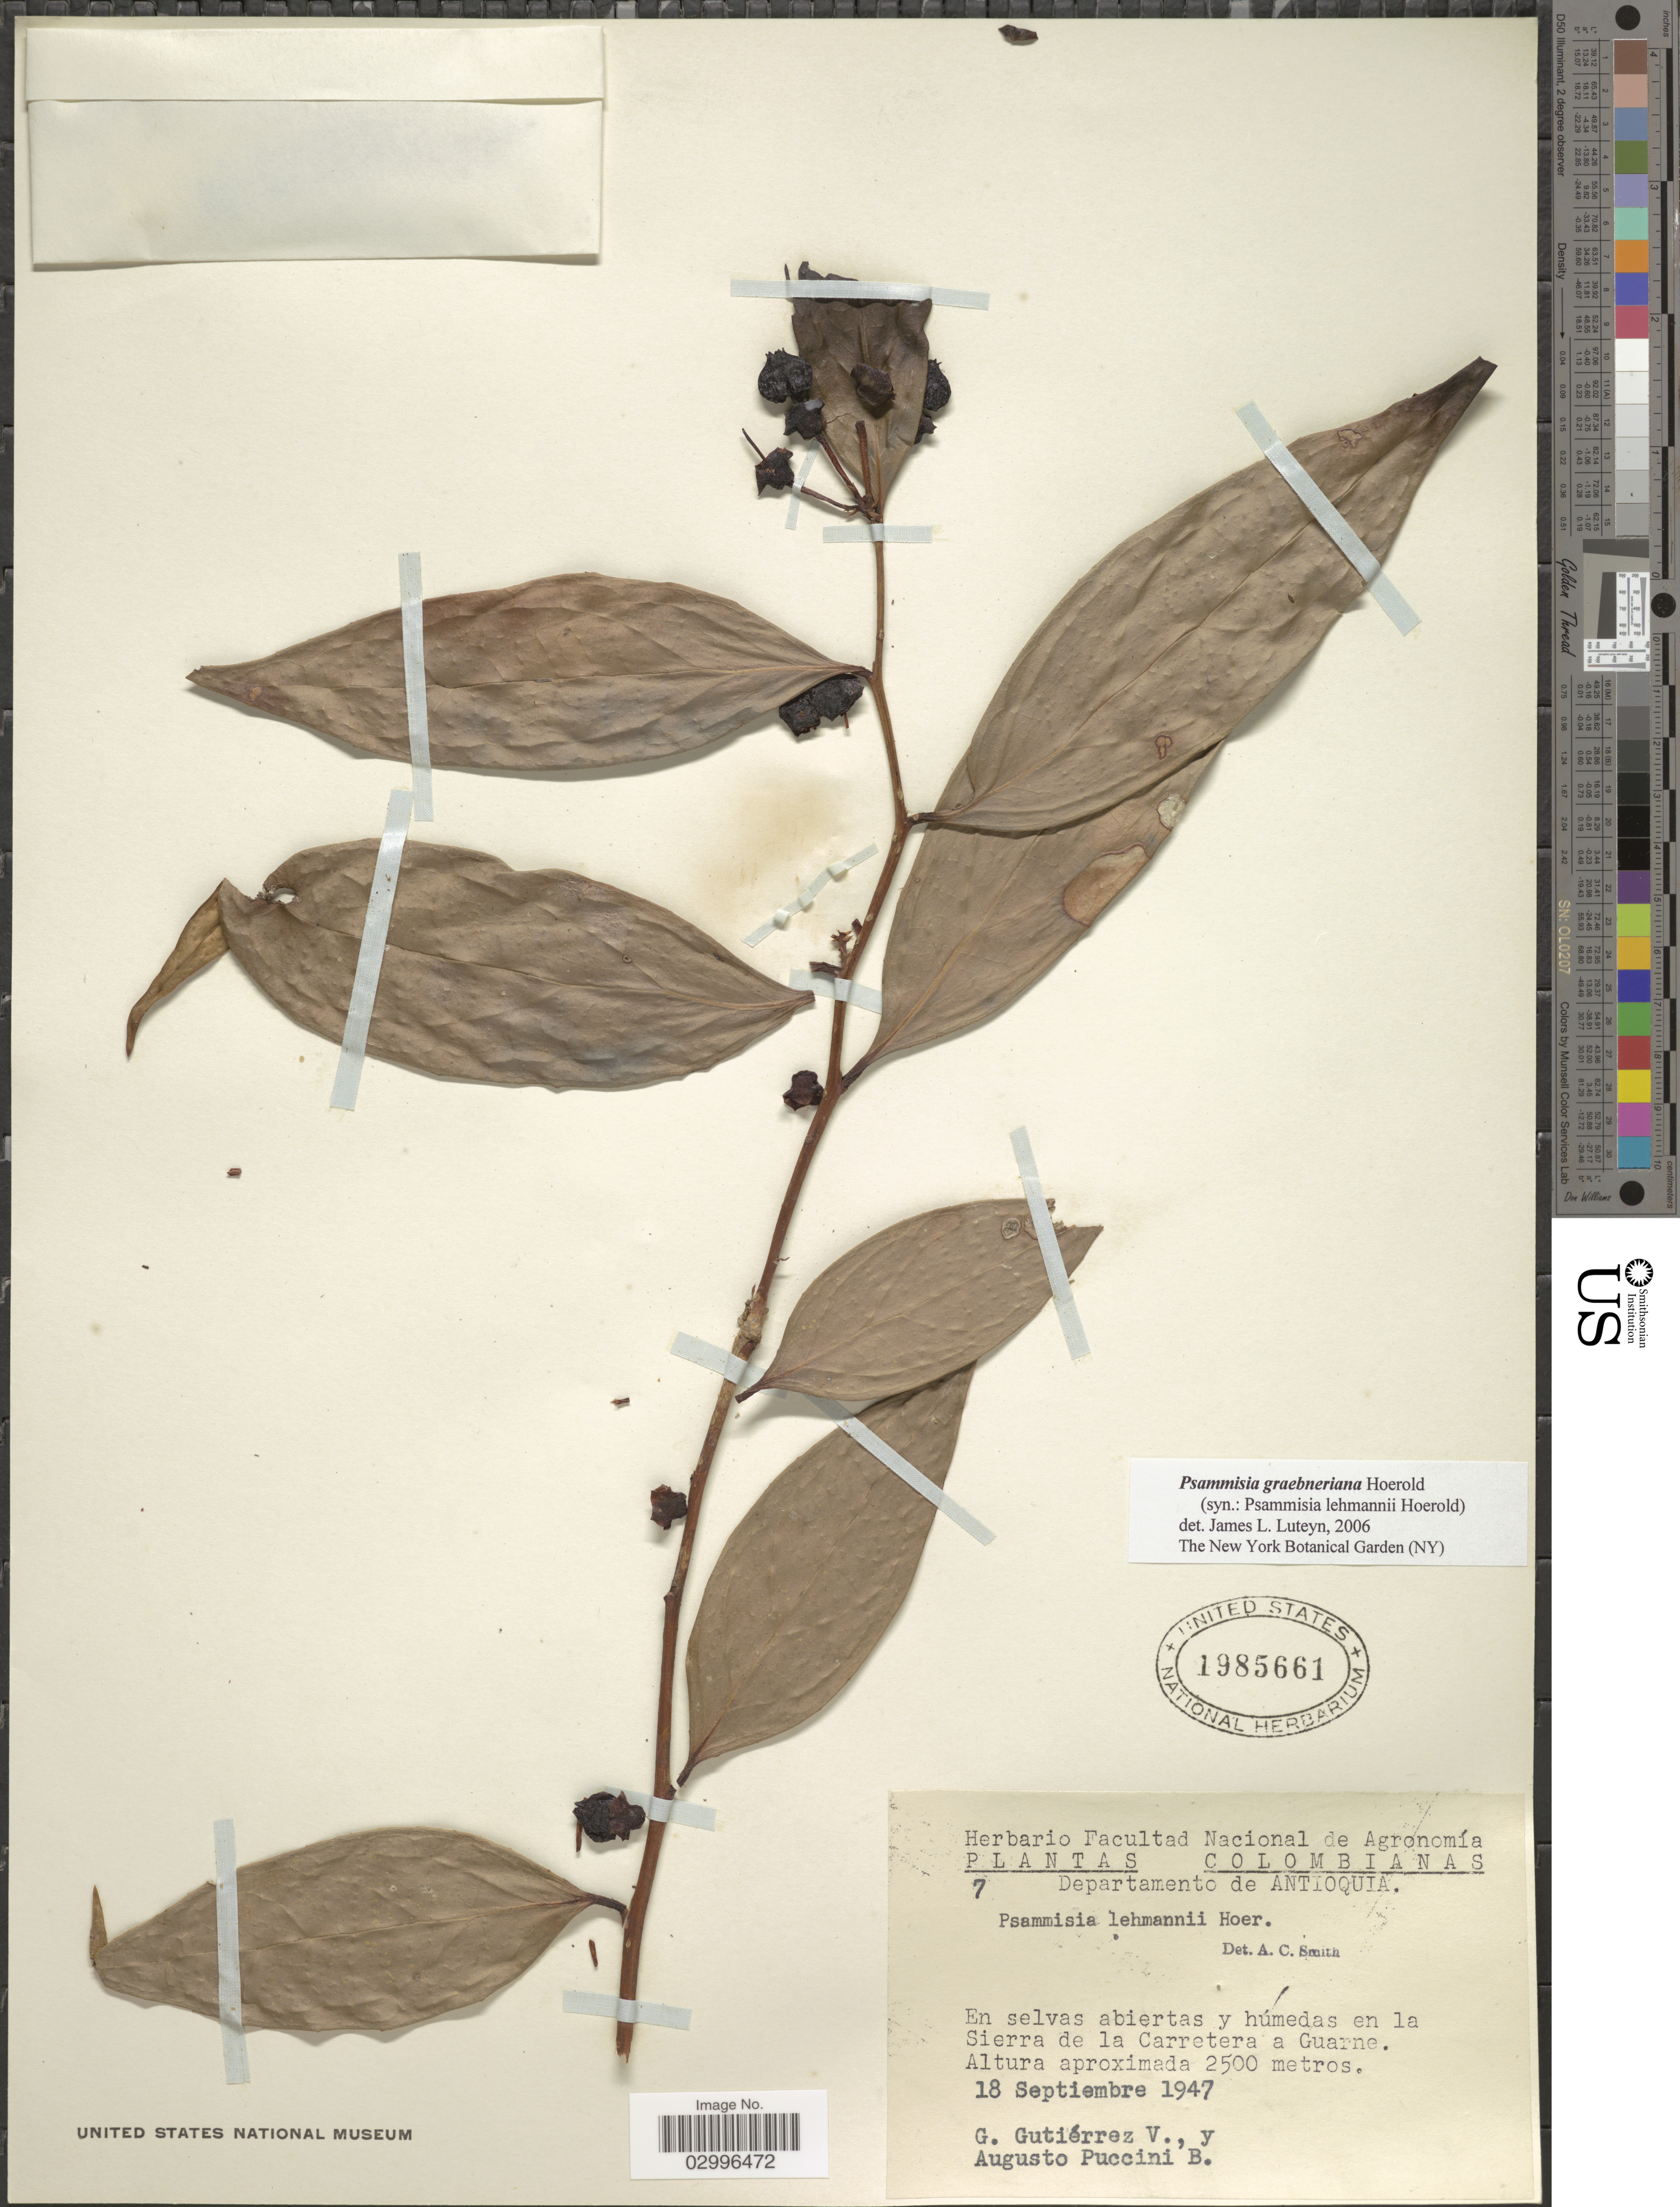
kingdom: Plantae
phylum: Tracheophyta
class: Magnoliopsida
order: Ericales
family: Ericaceae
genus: Psammisia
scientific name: Psammisia graebneriana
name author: Hoerold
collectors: G. Gutiérrez V. & A. Puccini B.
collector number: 7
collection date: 1947-09-18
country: Colombia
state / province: Antioquia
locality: Departamento de Antioquia. En selvas abiertas y húmedas en la Sierra de la Carretera a Guarne.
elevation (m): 2500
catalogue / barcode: US 1985661